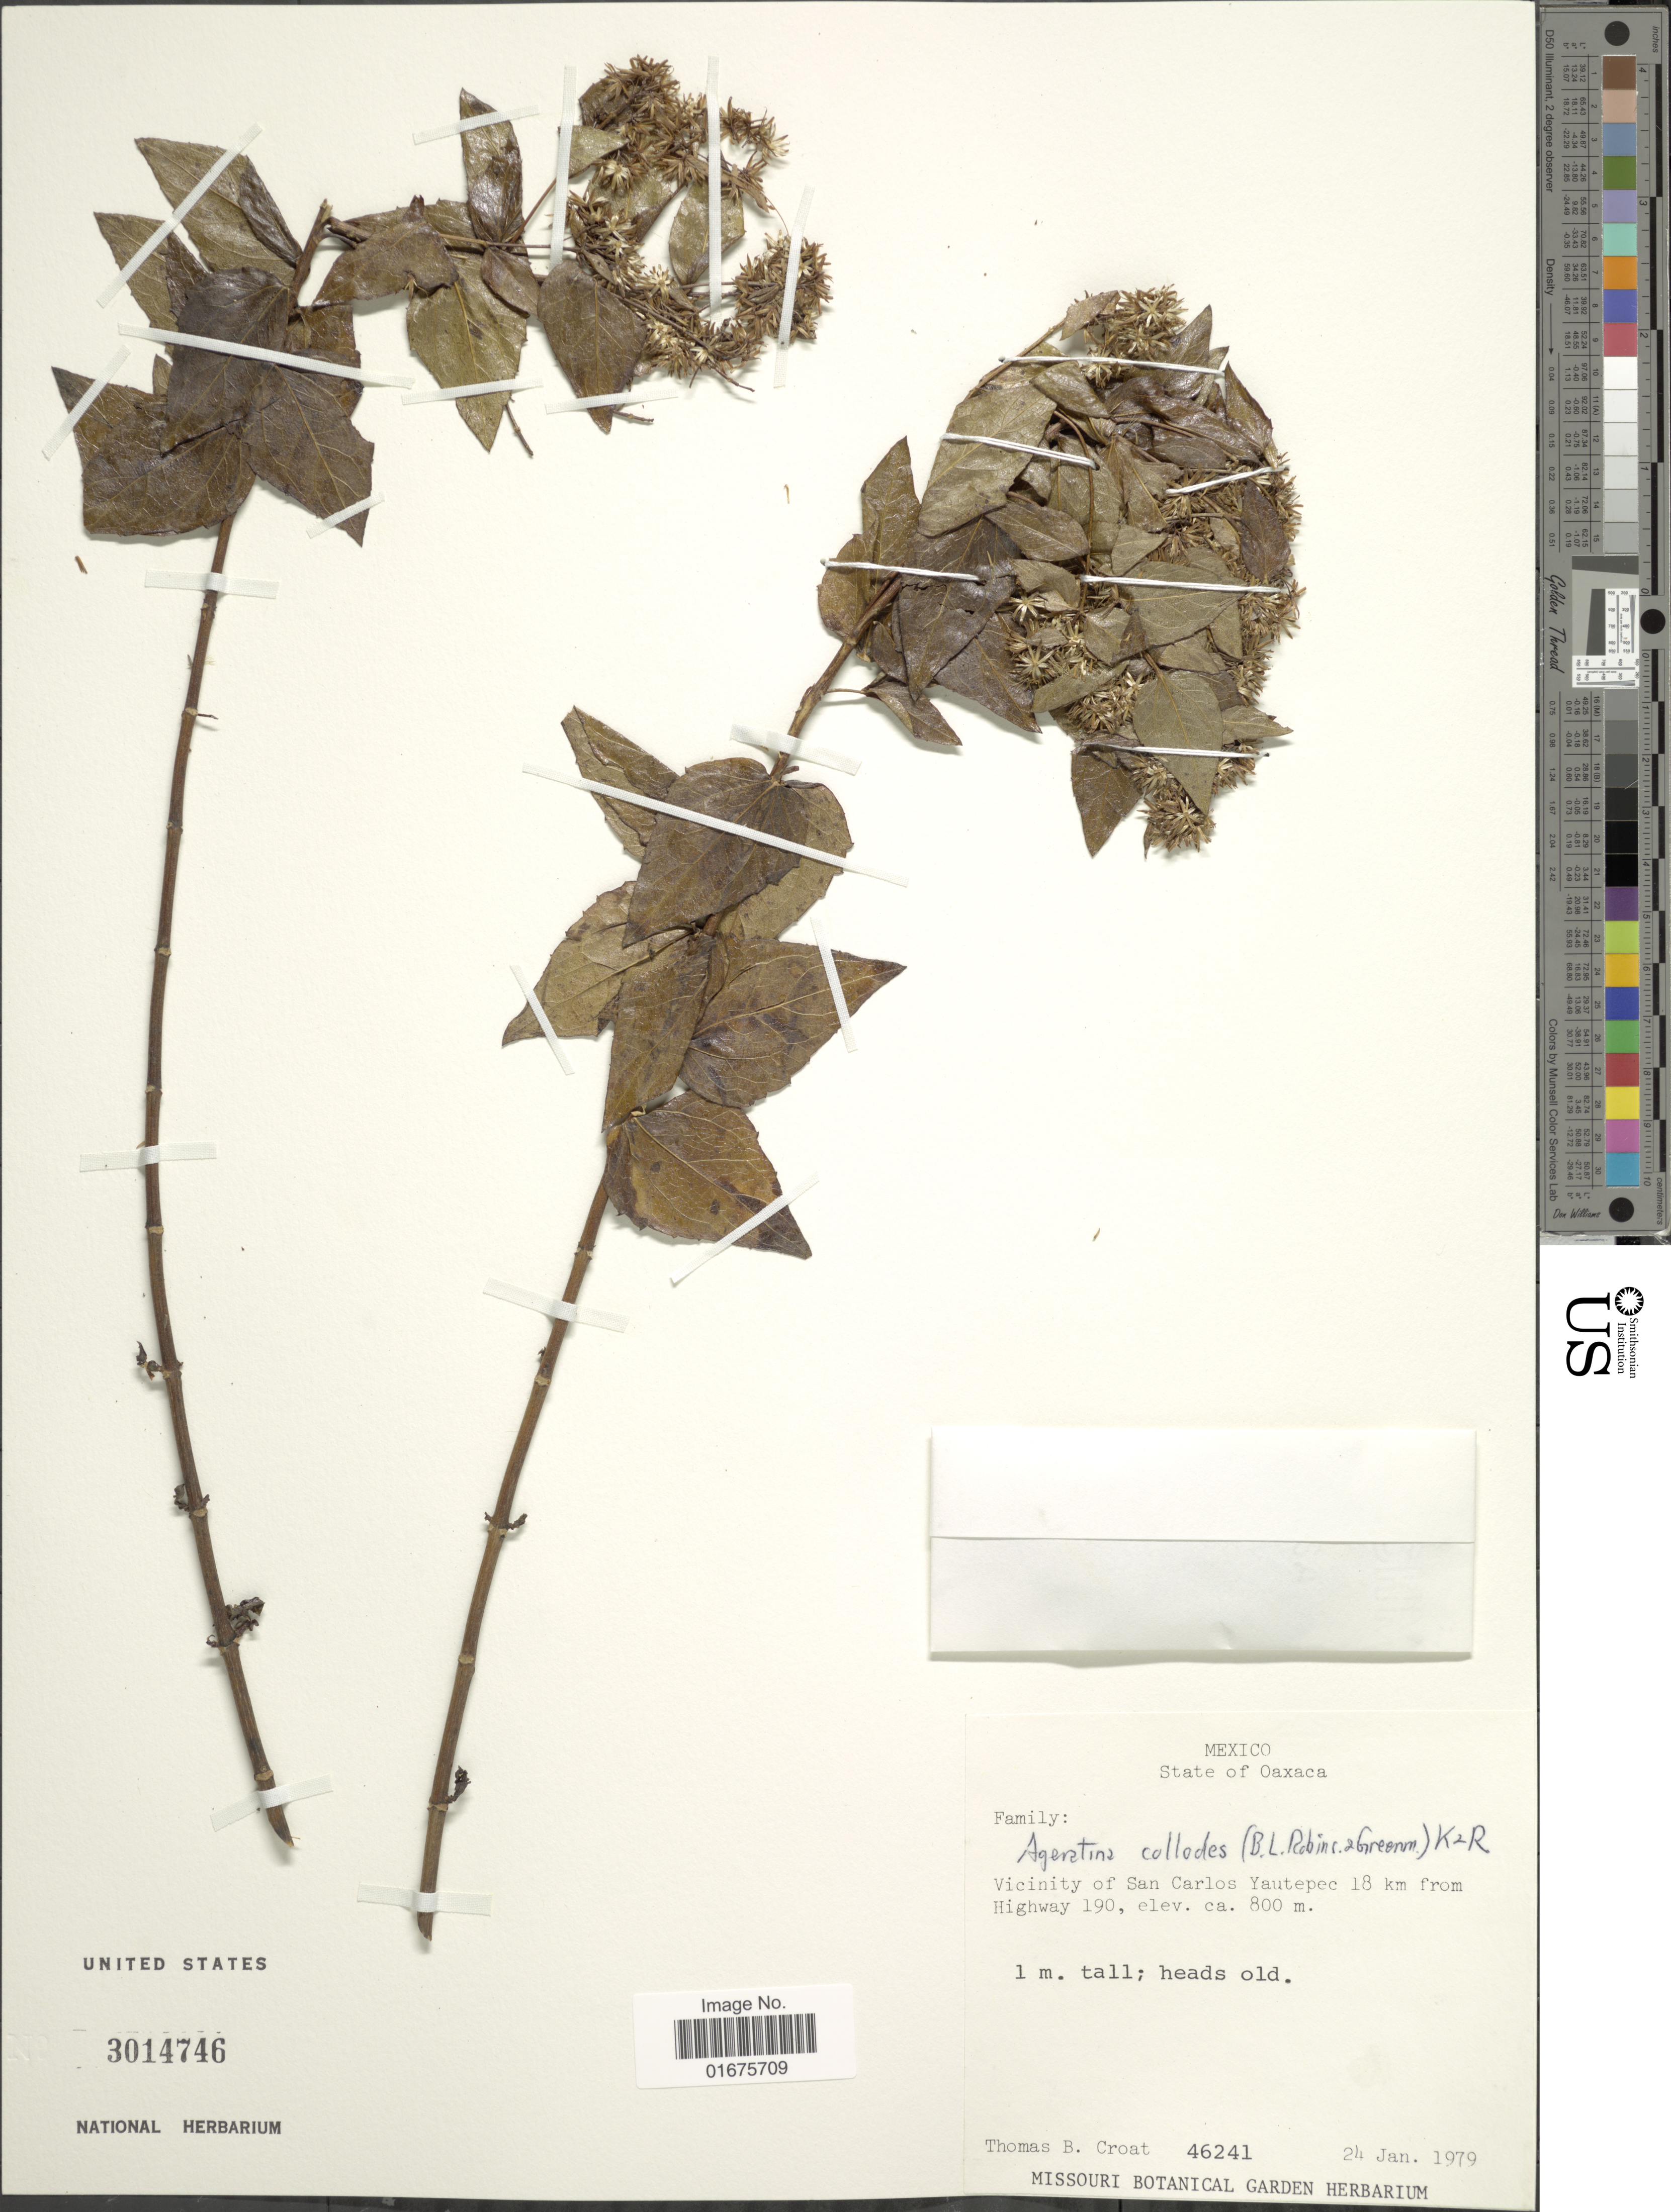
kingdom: Plantae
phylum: Tracheophyta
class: Magnoliopsida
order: Asterales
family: Asteraceae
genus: Ageratina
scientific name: Ageratina collodes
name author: (B.L. Rob. & Greenm.) R.M. King & H. Rob.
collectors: T. B. Croat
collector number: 46241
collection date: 1979-01-24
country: Mexico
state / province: Oaxaca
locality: Vicinity of San Carlos Yautepec 18 km from Highway 190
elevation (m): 800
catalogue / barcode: US 3014746